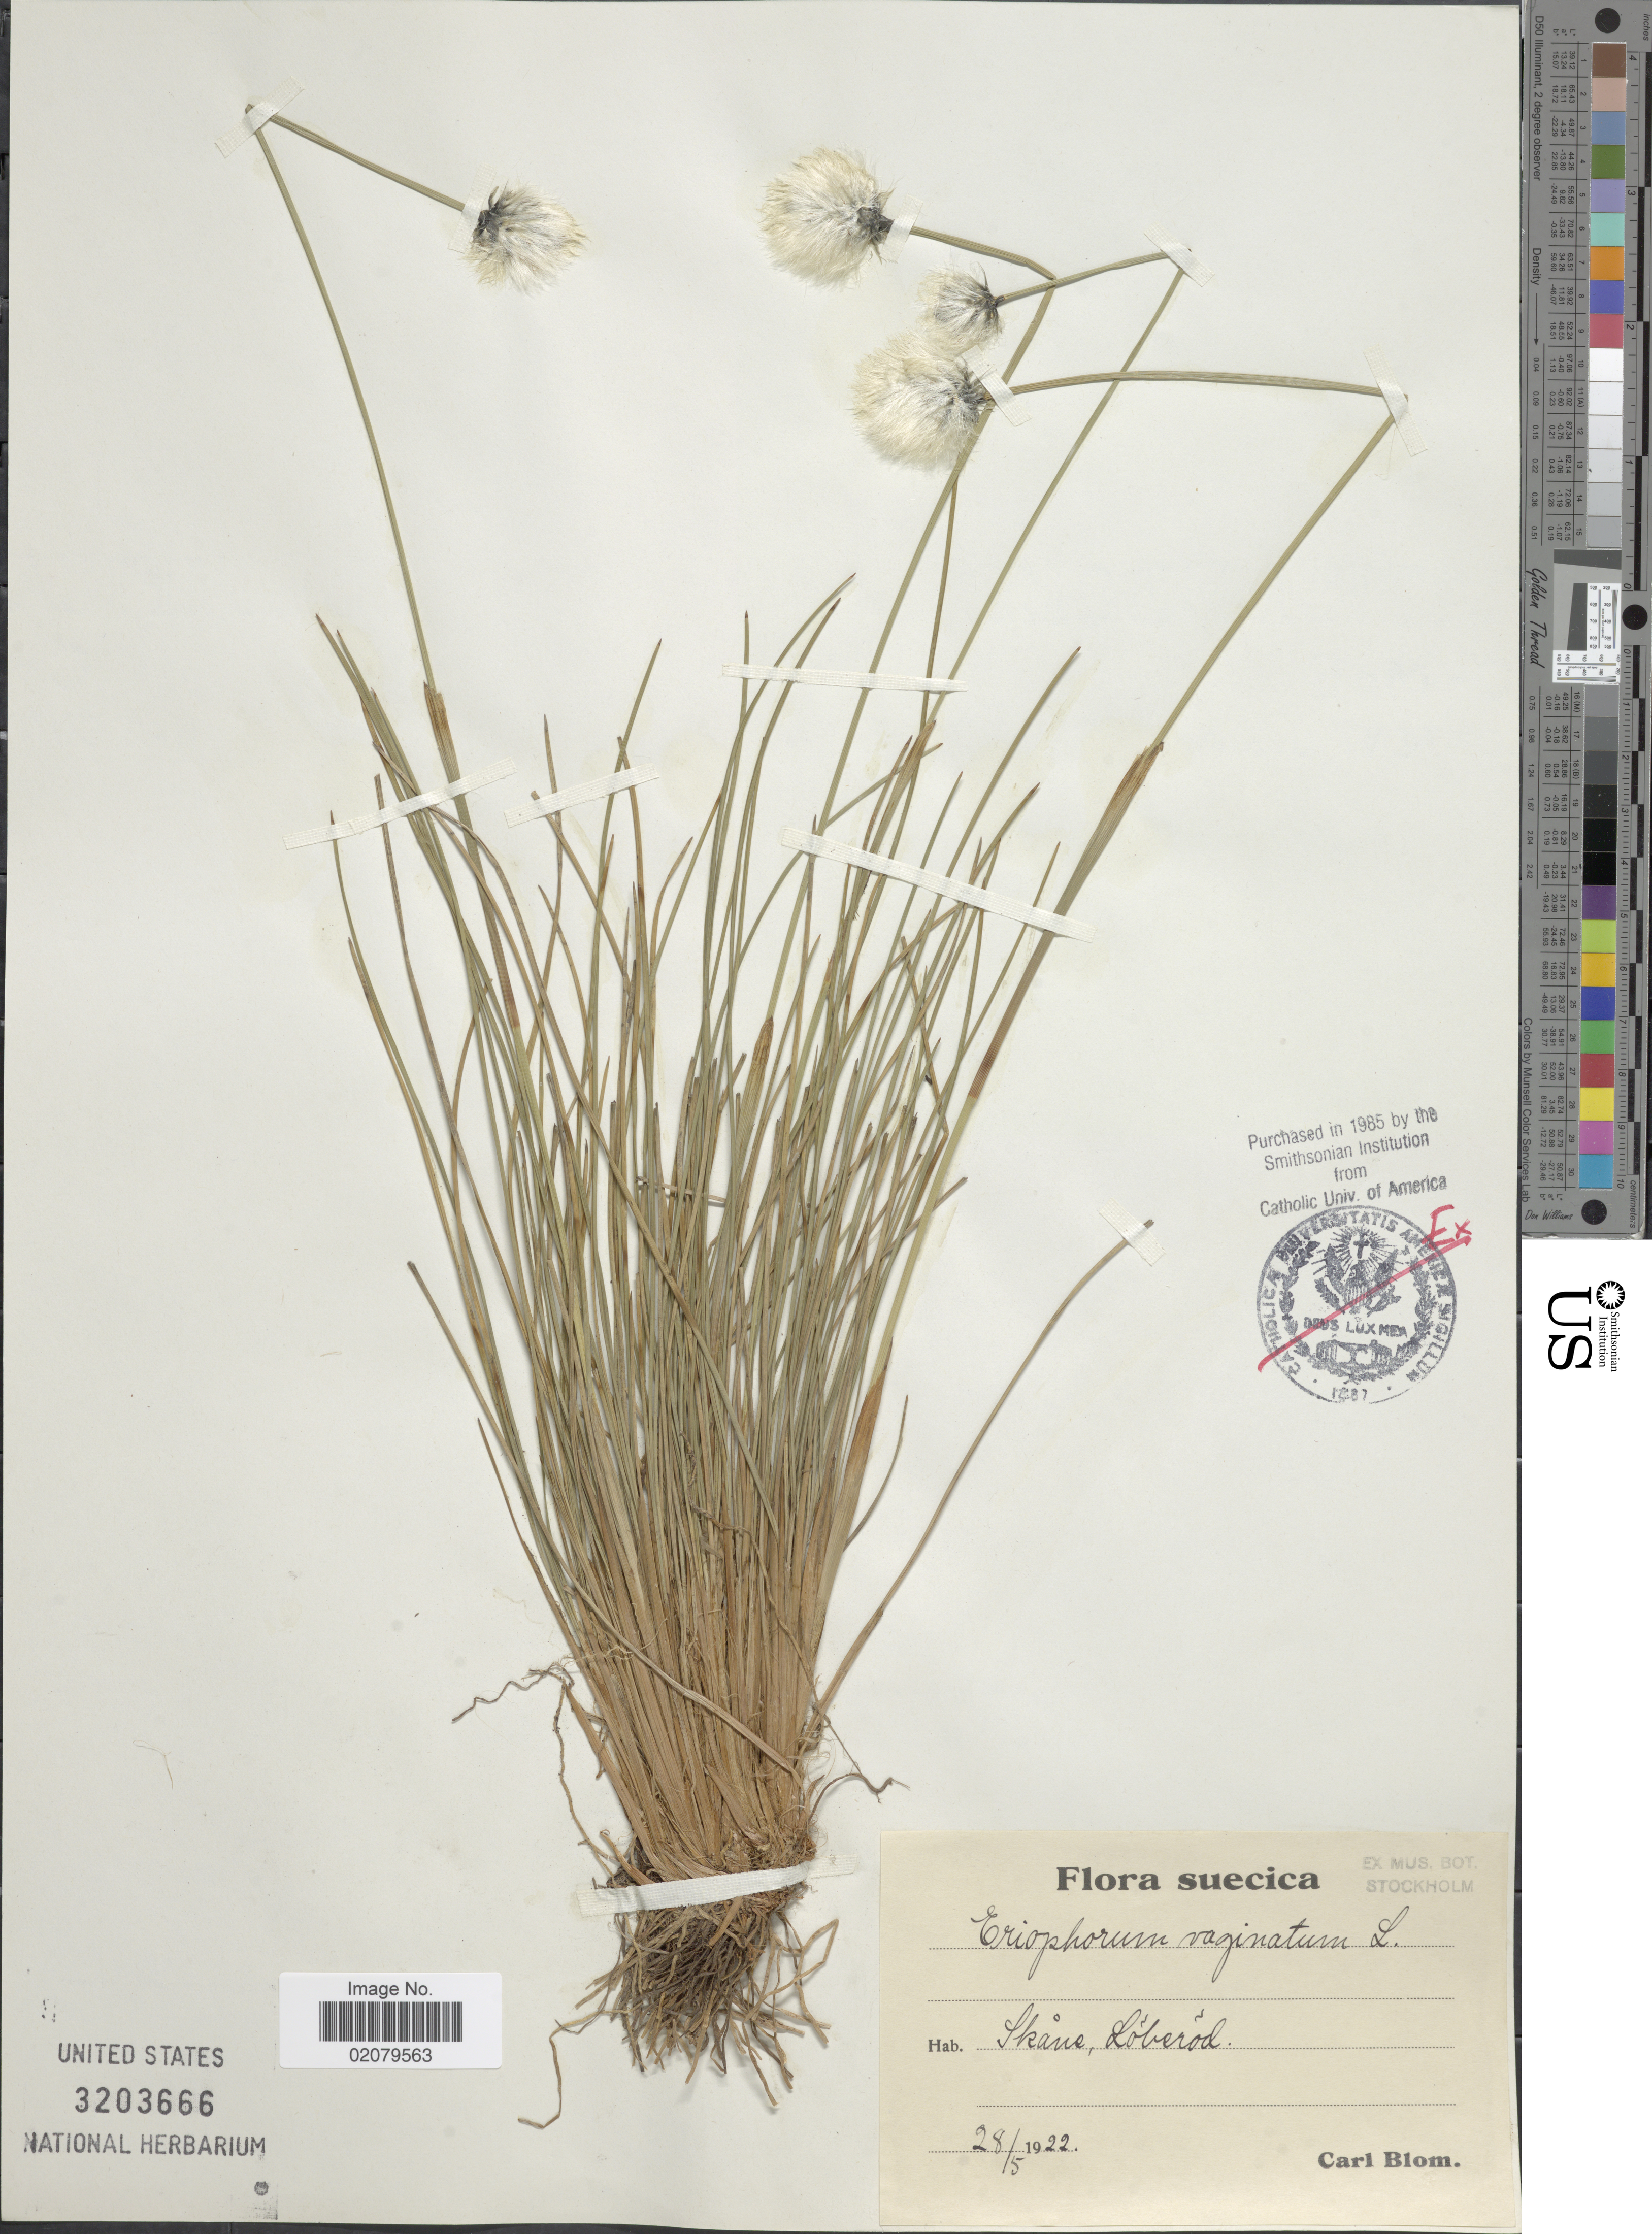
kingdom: Plantae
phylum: Tracheophyta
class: Liliopsida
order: Poales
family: Cyperaceae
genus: Eriophorum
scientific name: Eriophorum vaginatum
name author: L.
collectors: C. H. Blom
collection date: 1922-05-28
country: Sweden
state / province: Skåne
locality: Löberöd.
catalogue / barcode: US 3203666